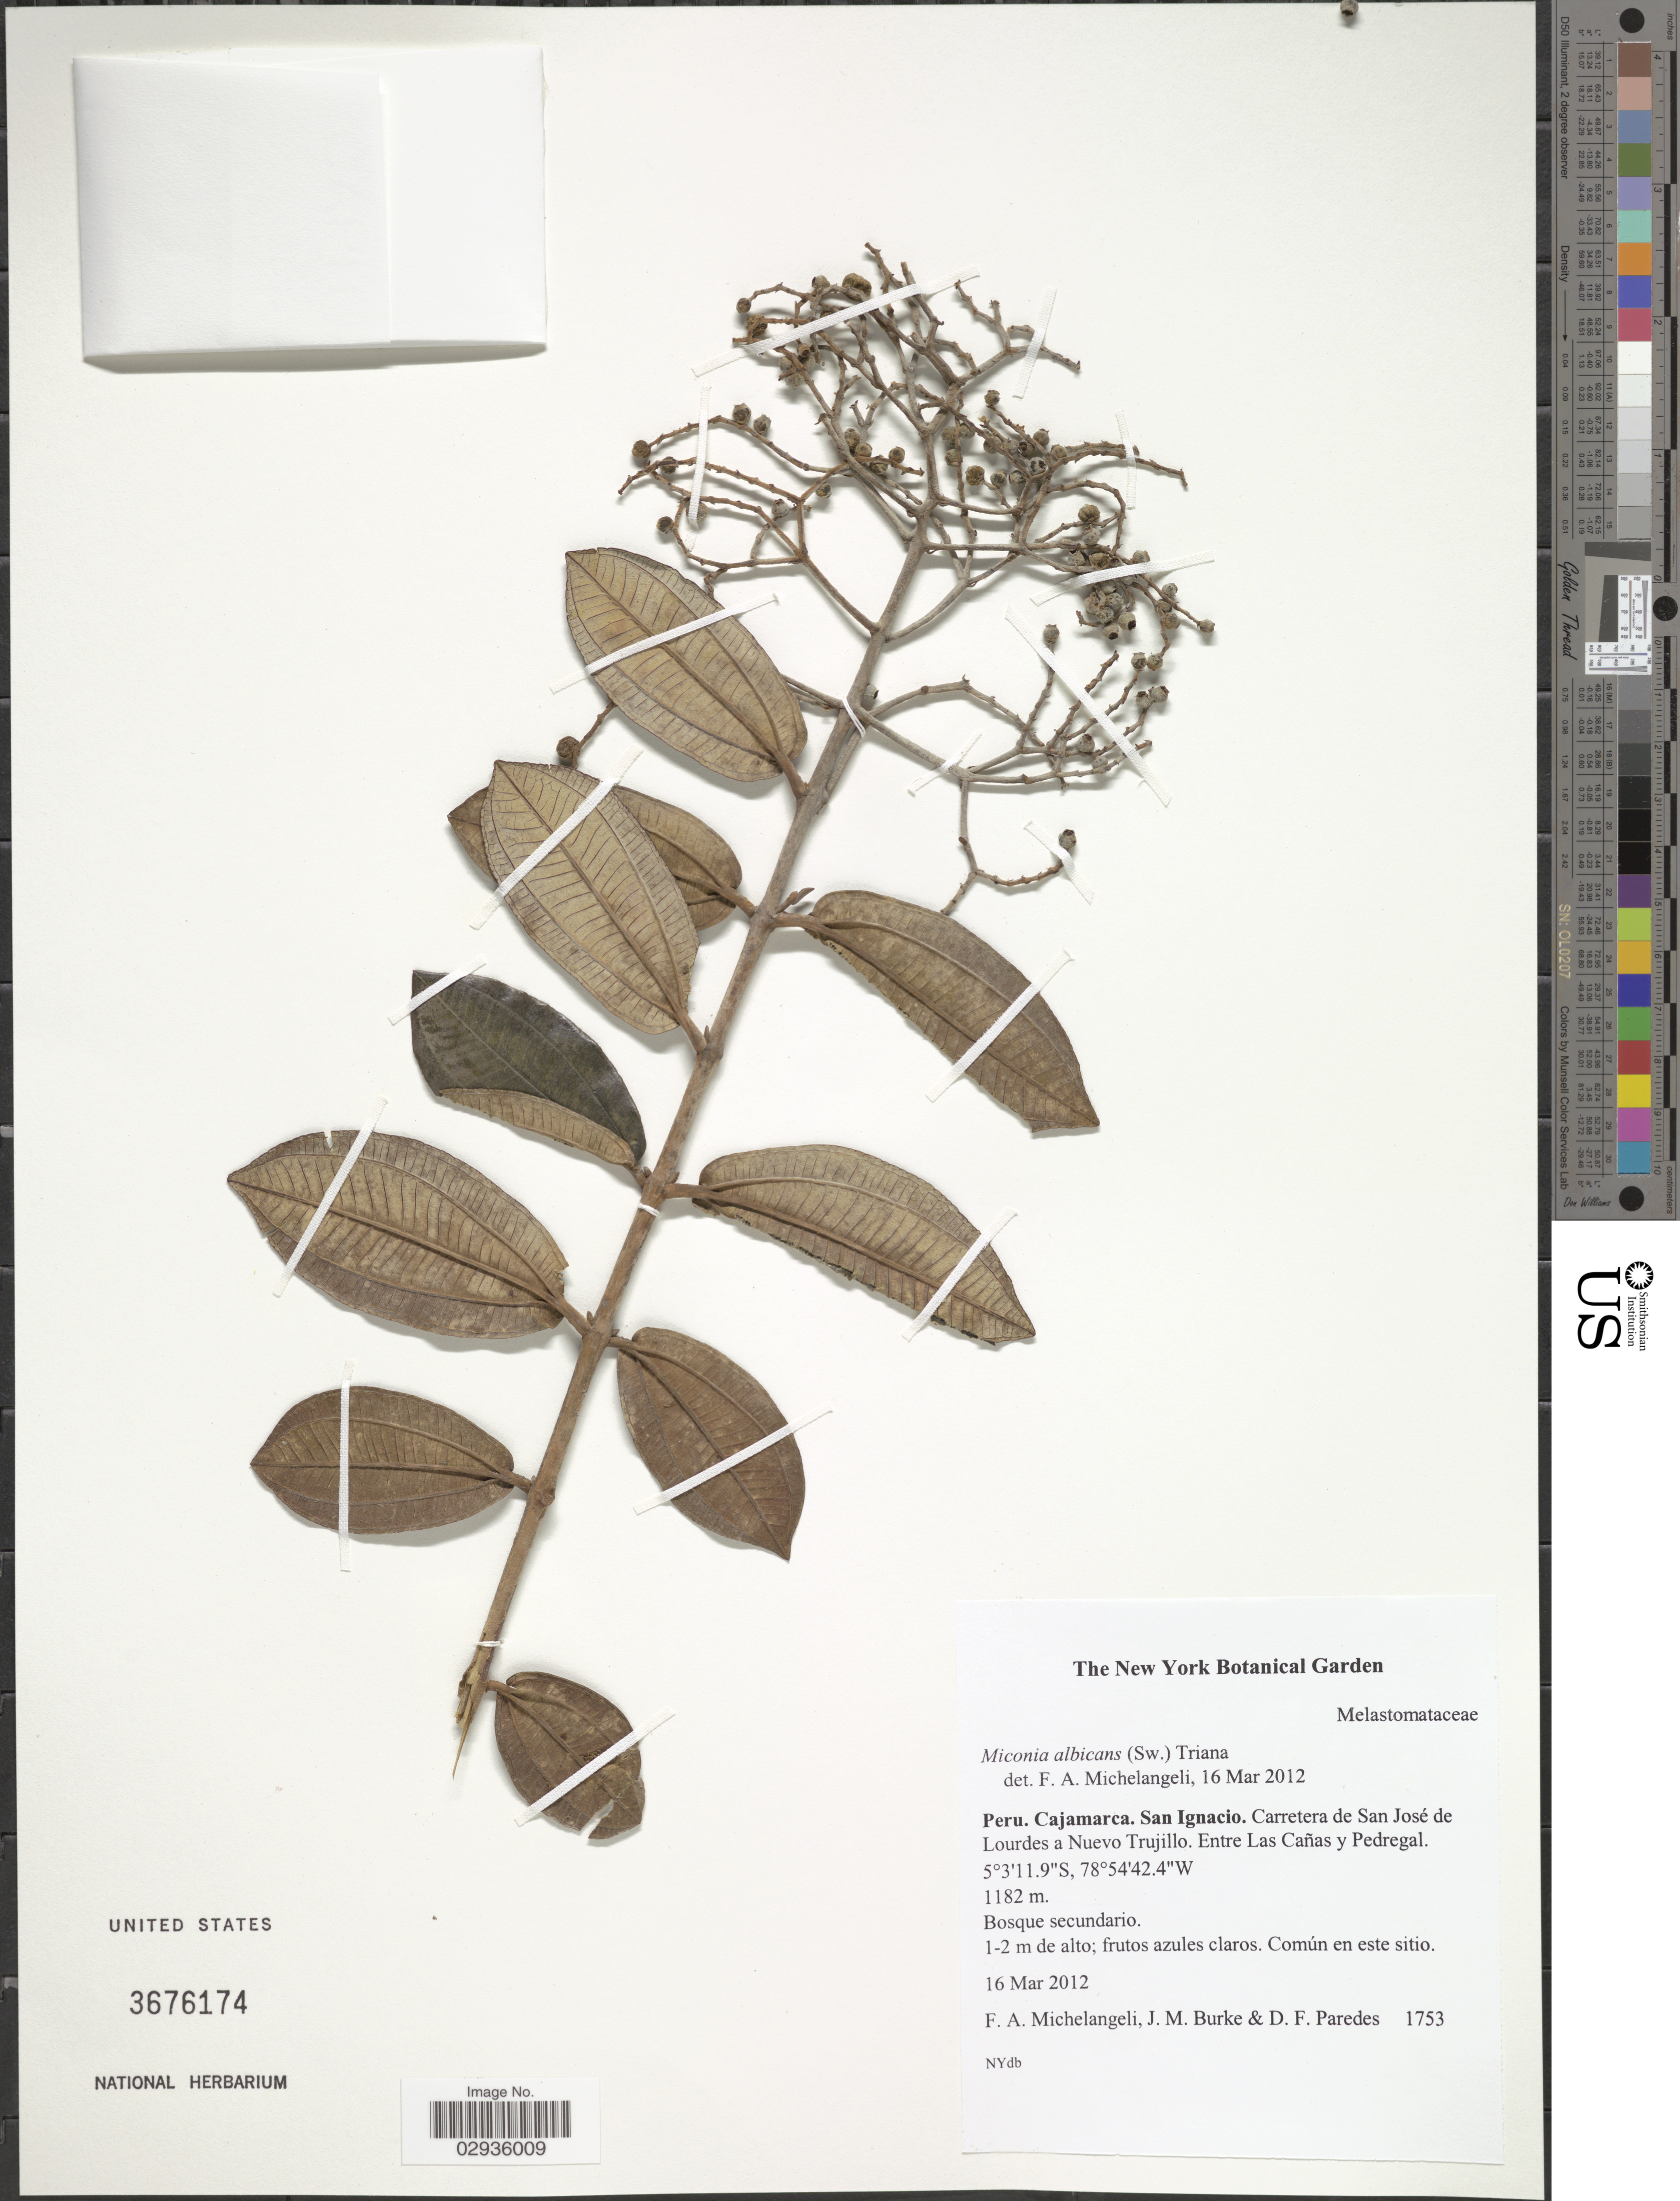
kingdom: Plantae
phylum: Tracheophyta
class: Magnoliopsida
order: Myrtales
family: Melastomataceae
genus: Miconia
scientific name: Miconia albicans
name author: (Sw.) Steud.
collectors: F. A. Michelangeli, Jac. M. Burke & D. Paredes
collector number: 1753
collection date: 2012-03-16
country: Peru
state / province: Cajamarca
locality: San Ignacio. Carretera de San José de Lourdes a Nuevo Trujilo. Entre Las Cañas y Pedregal.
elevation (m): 1182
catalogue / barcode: US 3676174